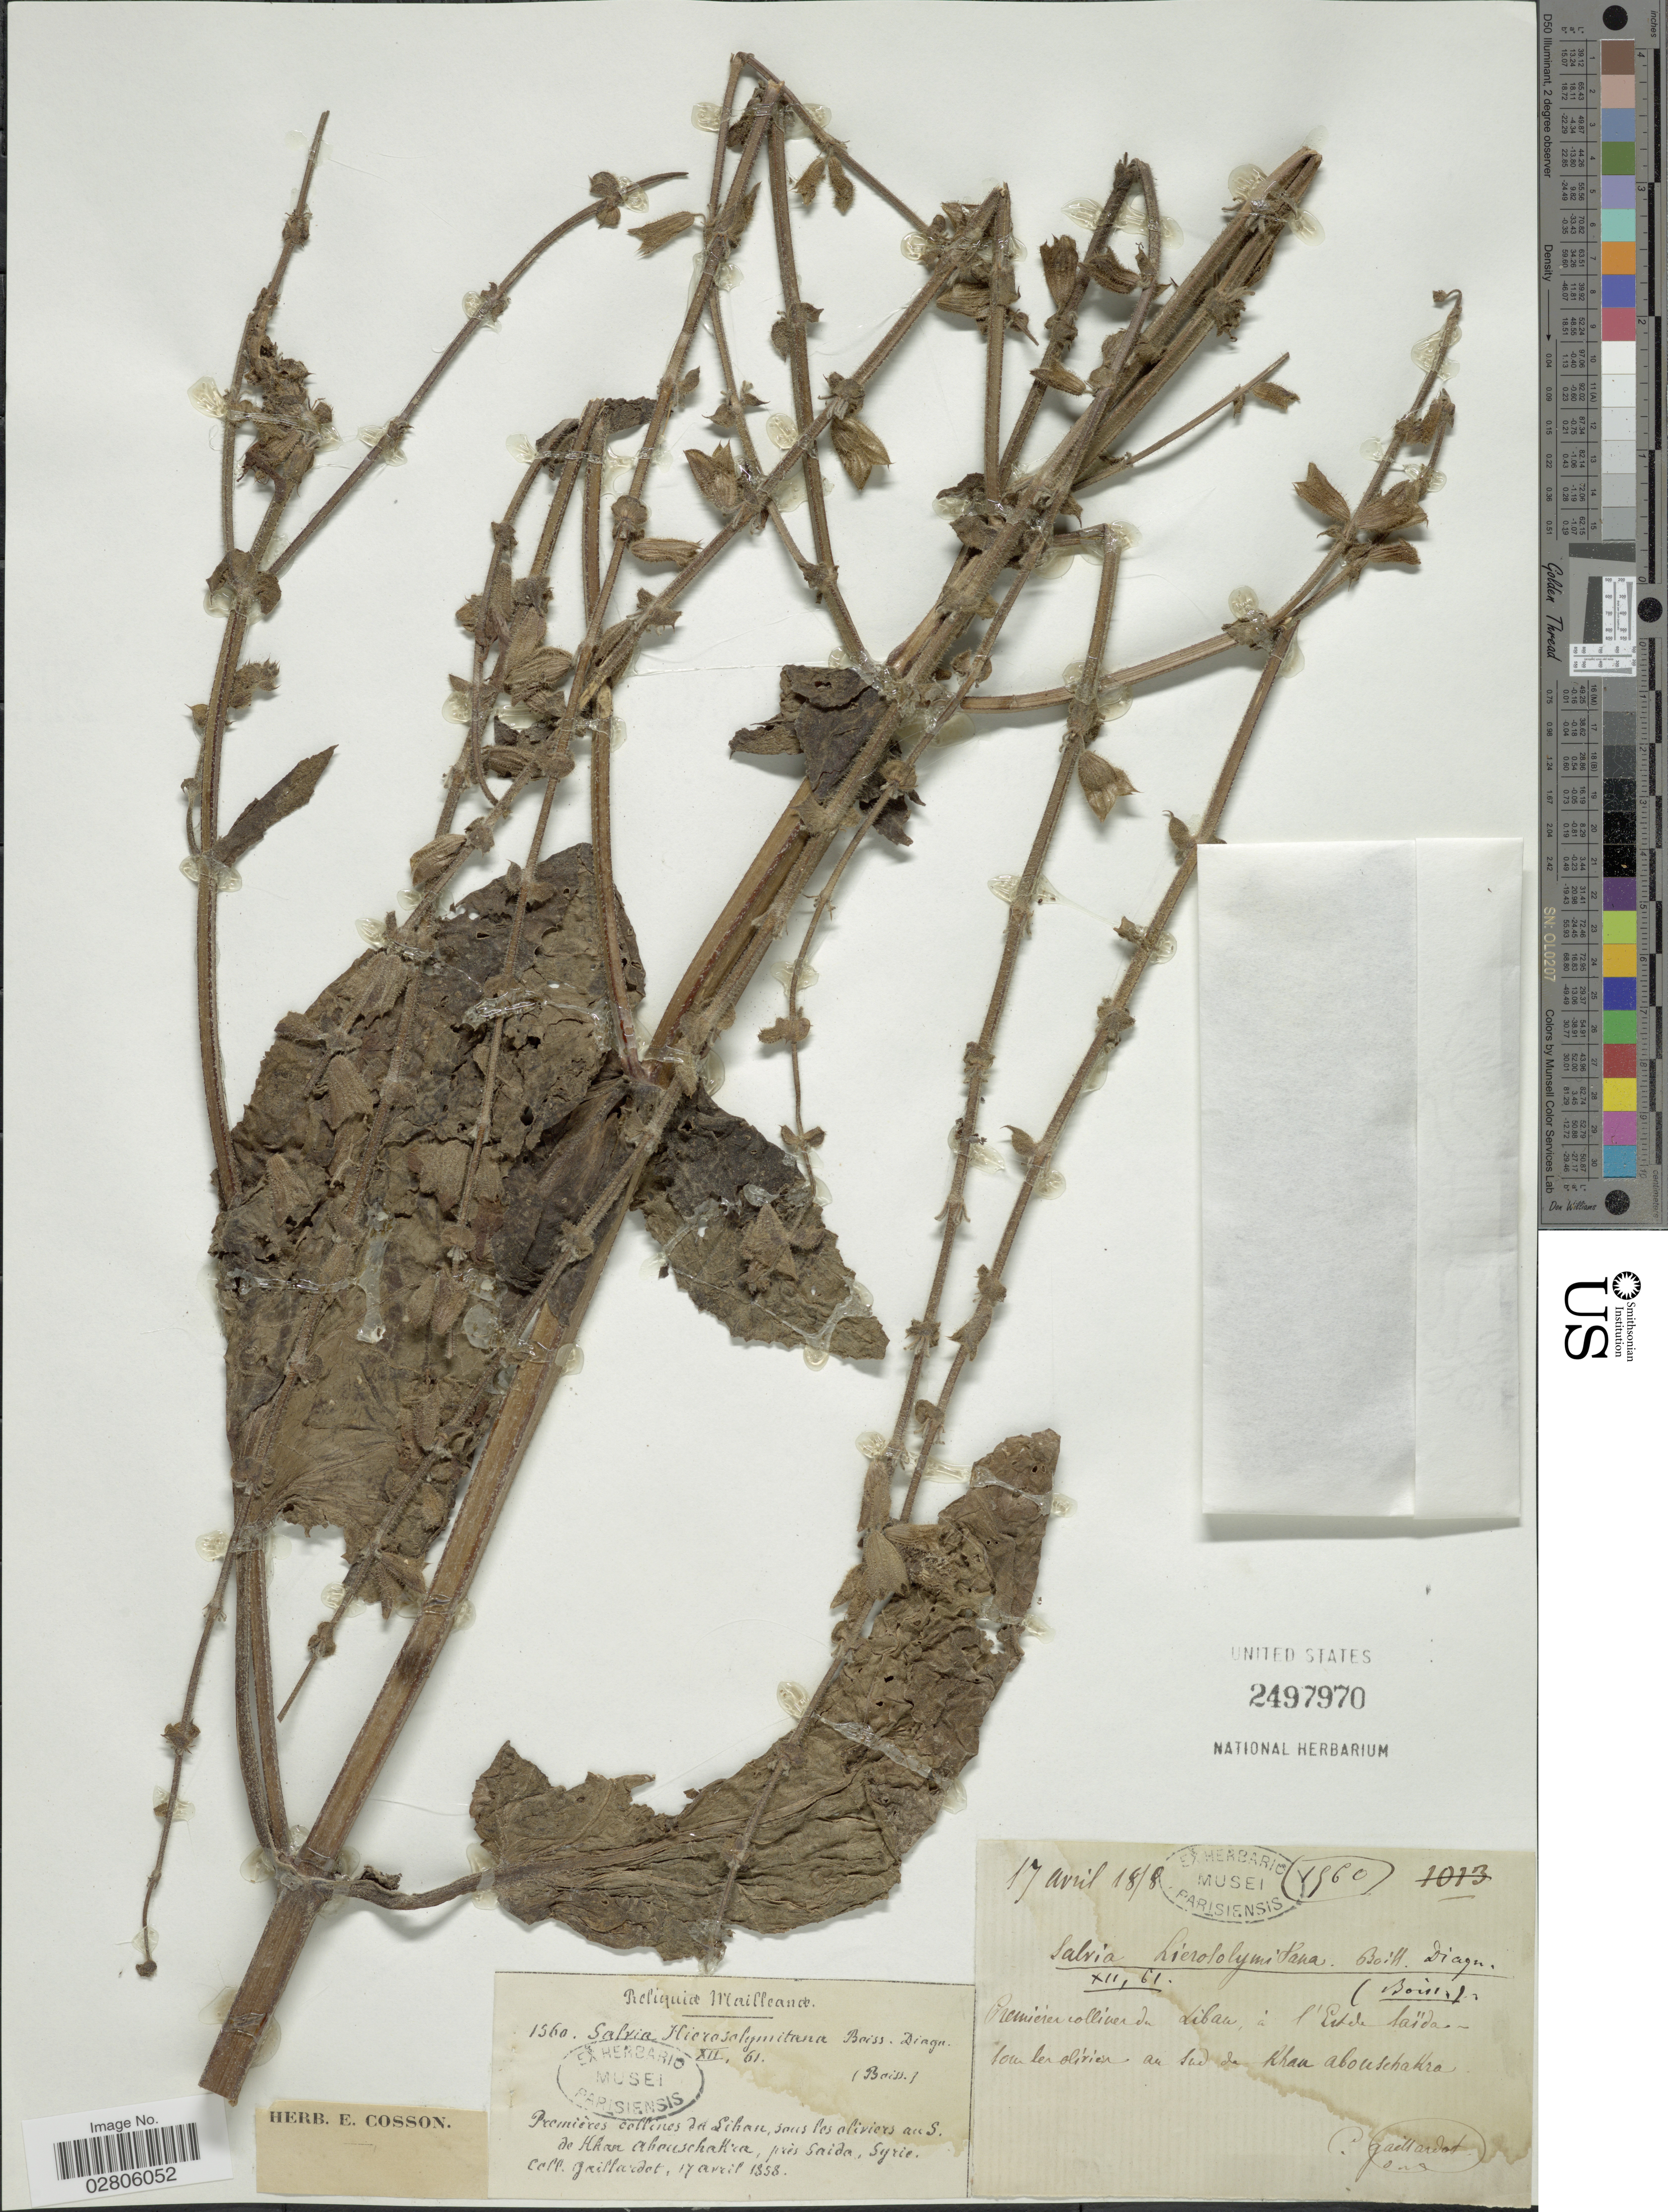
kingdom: Plantae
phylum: Tracheophyta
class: Magnoliopsida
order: Lamiales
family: Lamiaceae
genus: Salvia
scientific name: Salvia hierosolymitana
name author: Boiss.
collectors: C. Gaillardot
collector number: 1560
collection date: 1858-04-17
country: Syria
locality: Premiéres collines du Liban, sous les cliviers au S. de Khan abouschakra, prés Saida.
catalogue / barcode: US 2497970